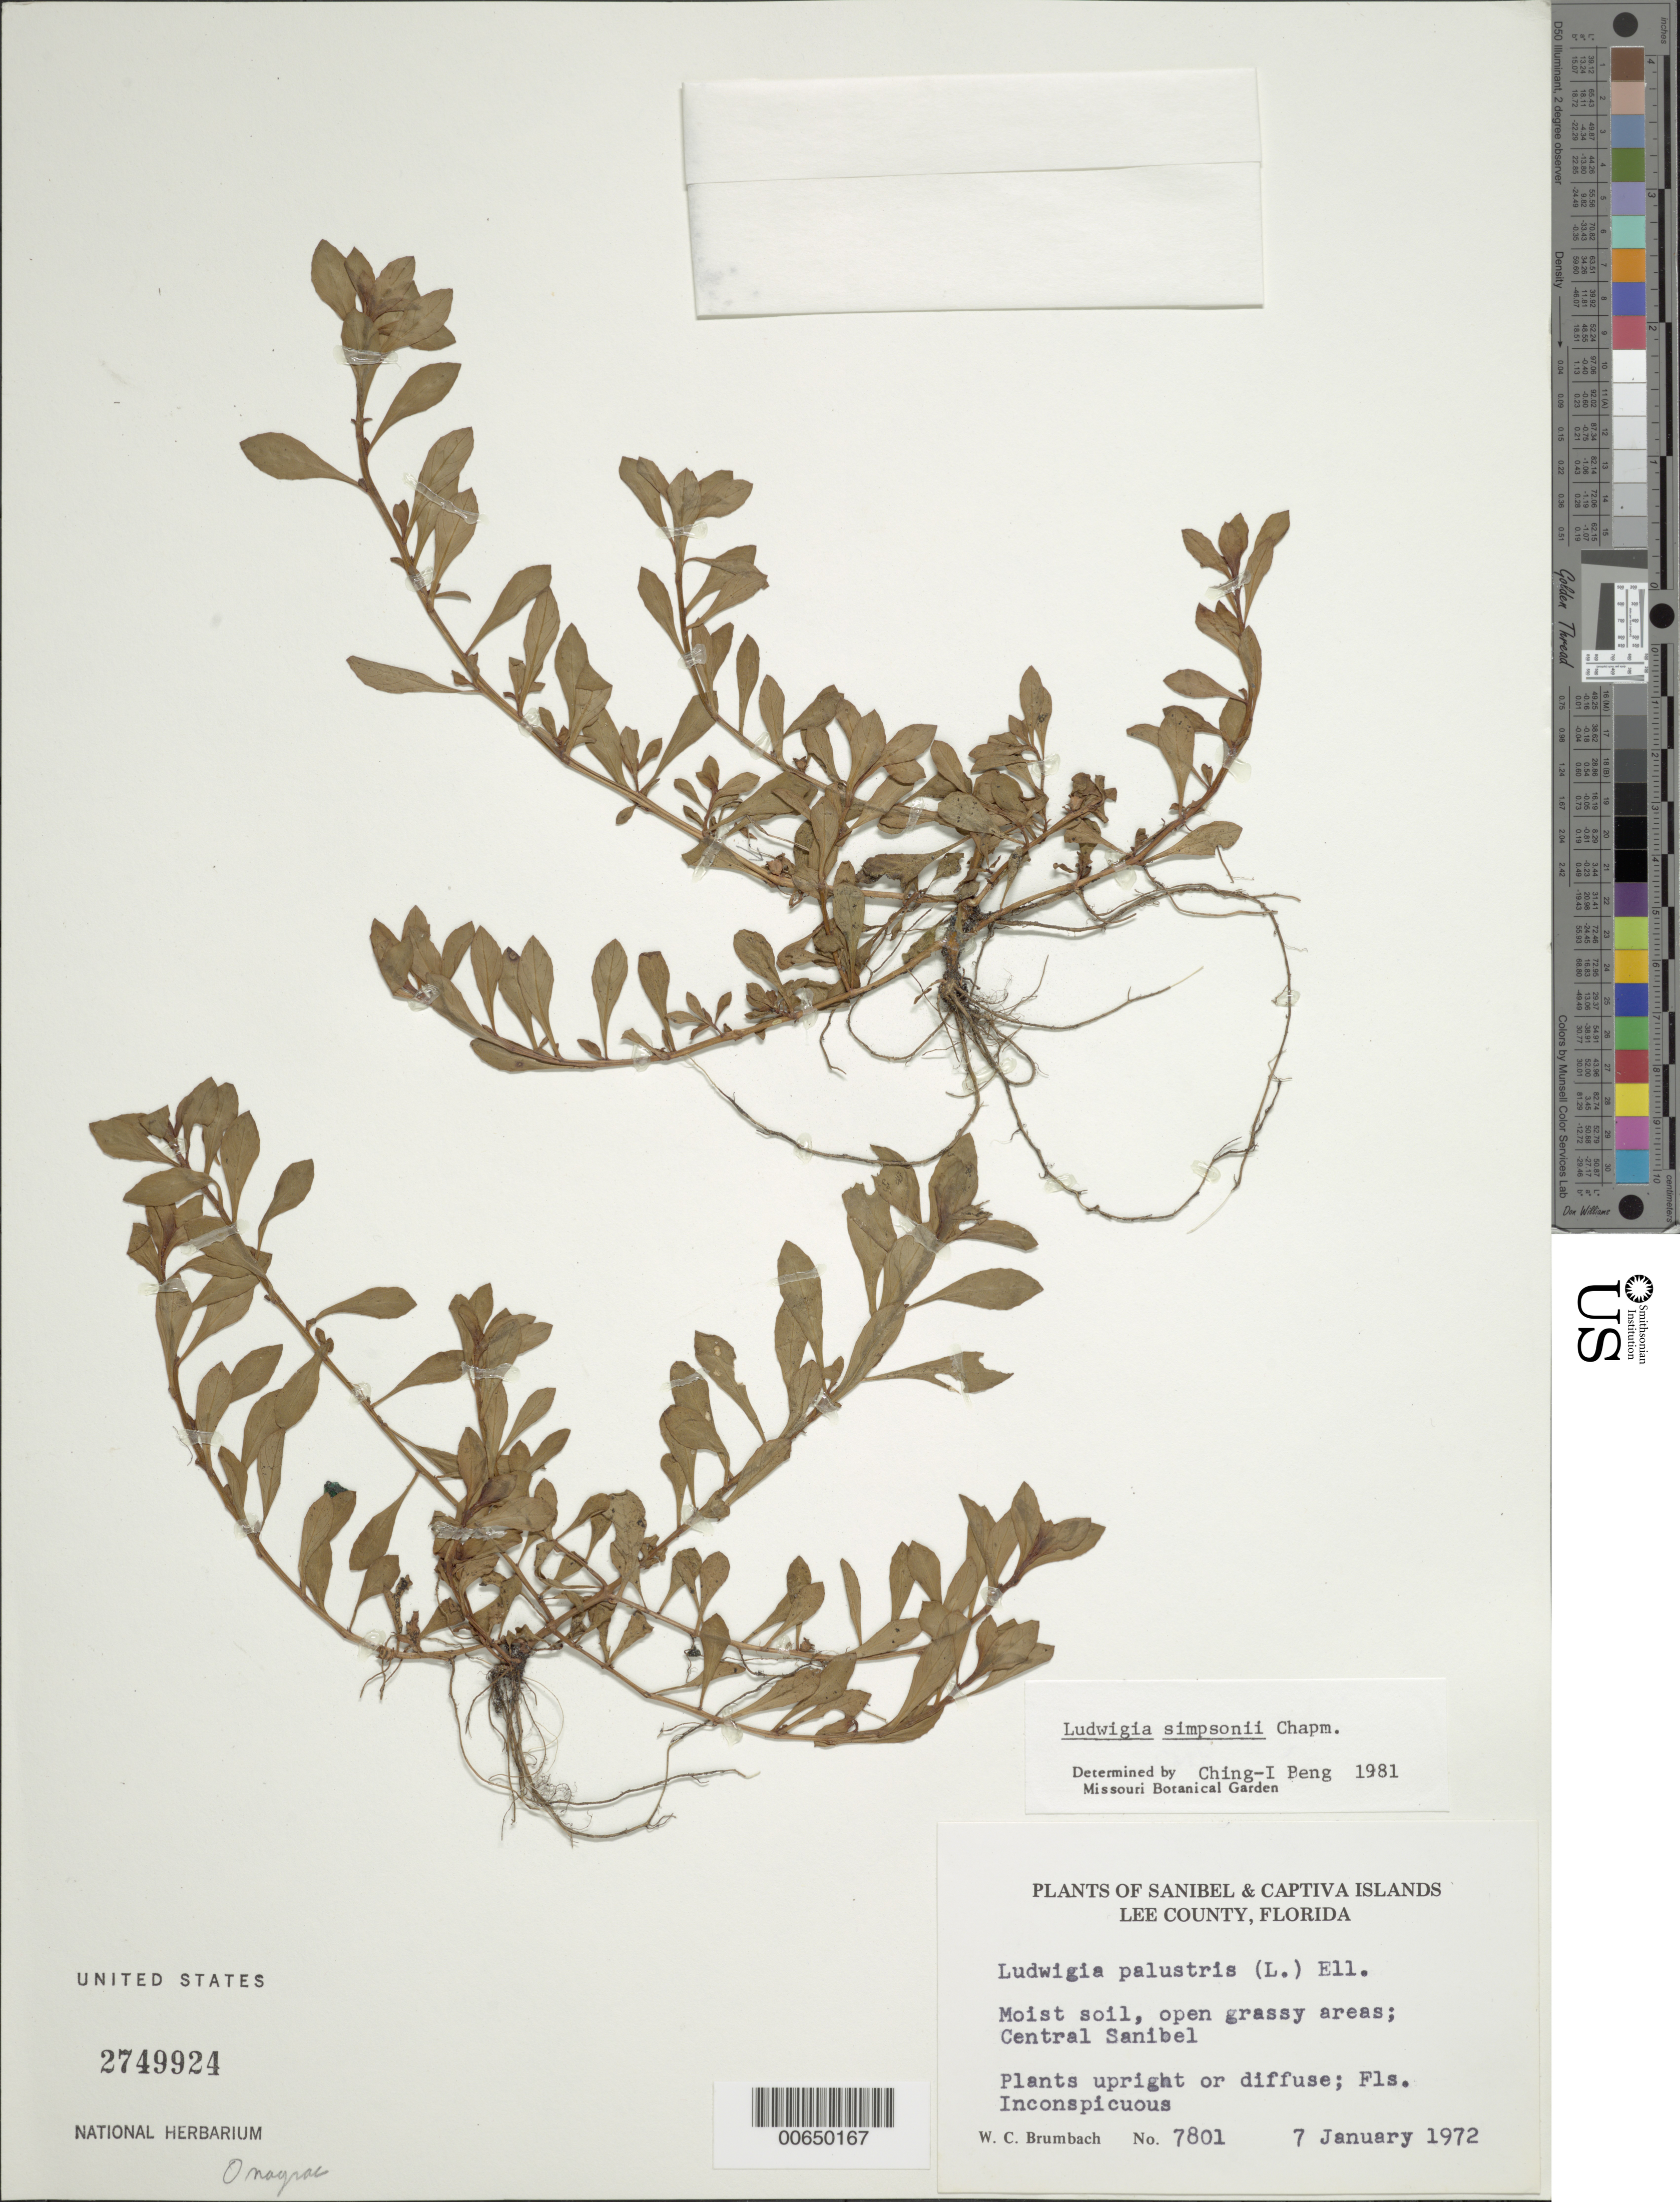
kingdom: Plantae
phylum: Tracheophyta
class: Magnoliopsida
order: Myrtales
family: Onagraceae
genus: Ludwigia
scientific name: Ludwigia simpsonii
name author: Chapm.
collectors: W. C. Brumbach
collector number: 7801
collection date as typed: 07 Jan 1972 or 01 Jul 1972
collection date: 1972-01-07 or 1972-07-01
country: United States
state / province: Florida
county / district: Lee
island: Sanibel Island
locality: Central part of island.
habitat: Moist soil, open grassy area.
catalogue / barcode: US 2749924